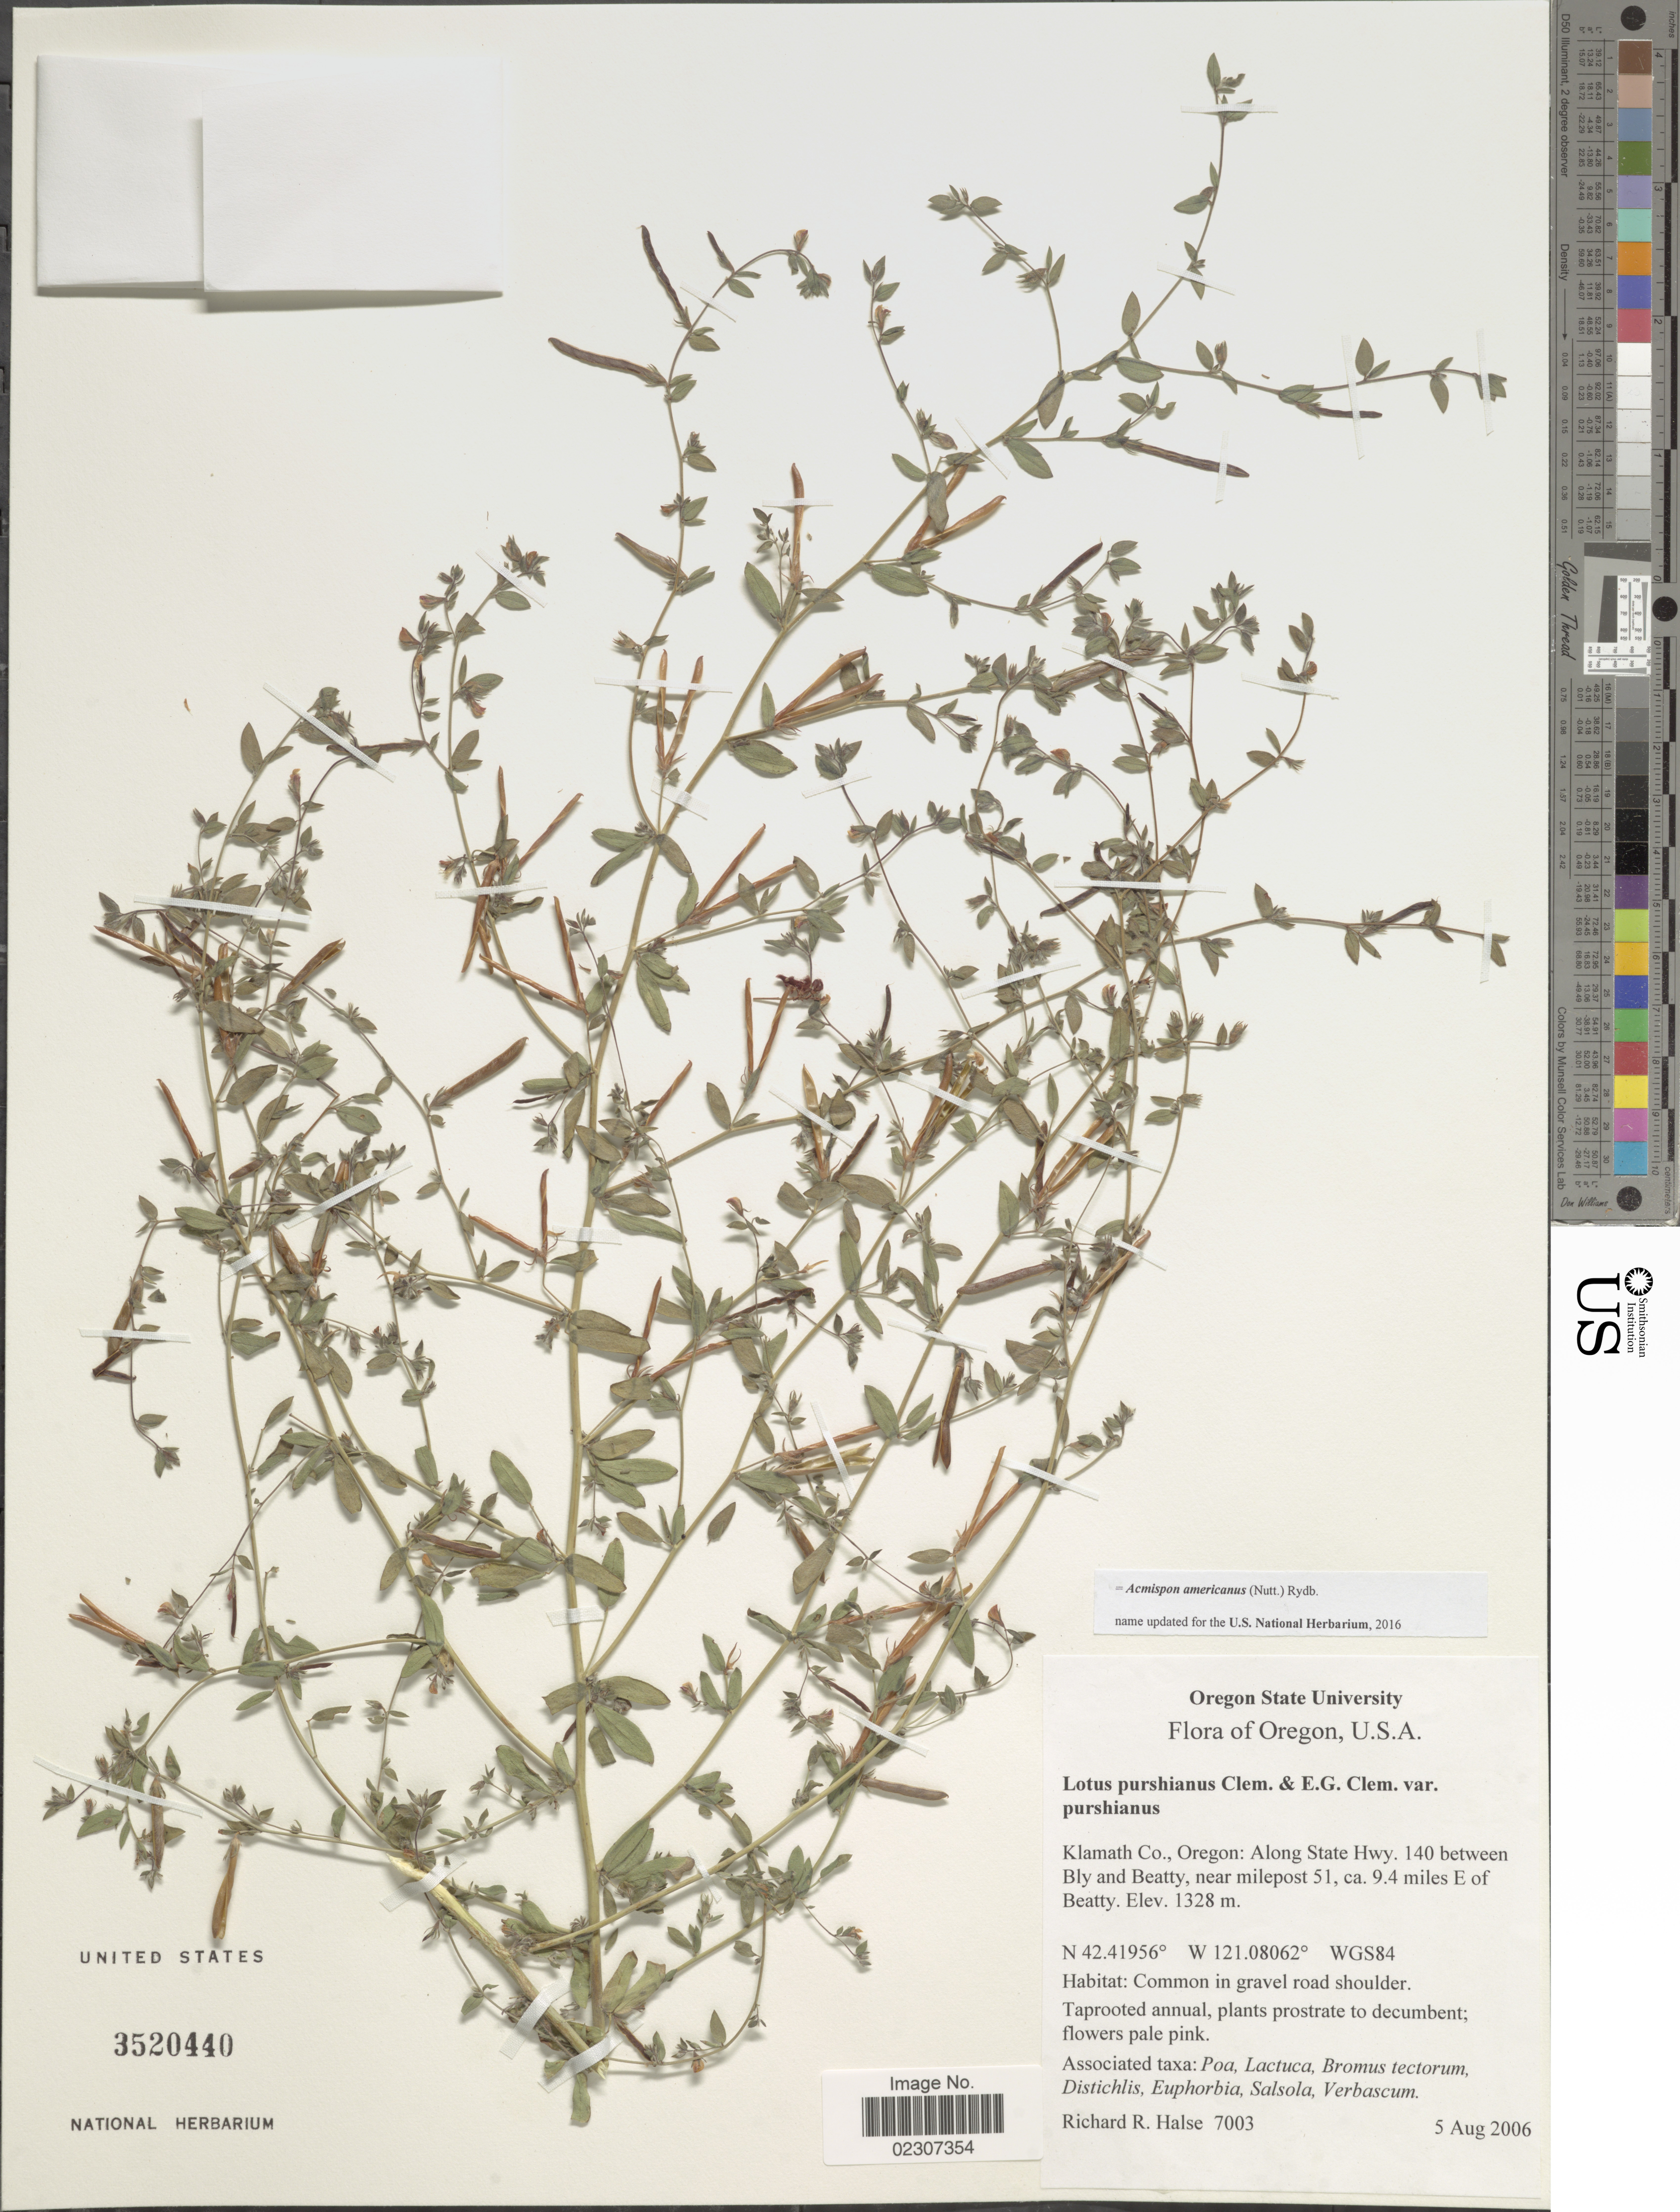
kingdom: Plantae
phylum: Tracheophyta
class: Magnoliopsida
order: Fabales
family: Fabaceae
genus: Acmispon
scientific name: Acmispon americanus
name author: (Nutt.) Rydb.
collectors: R. Halse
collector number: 7003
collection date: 2006-08-05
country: United States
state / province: Oregon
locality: Oregon, U.S.A. Klamatha Co, Oregon: Along State Hwy, 140 between Bly and Beatty, near milepost 51, ca. 9.4 miles E of Beatty. WGS84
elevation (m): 1328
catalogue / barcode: US 3520440